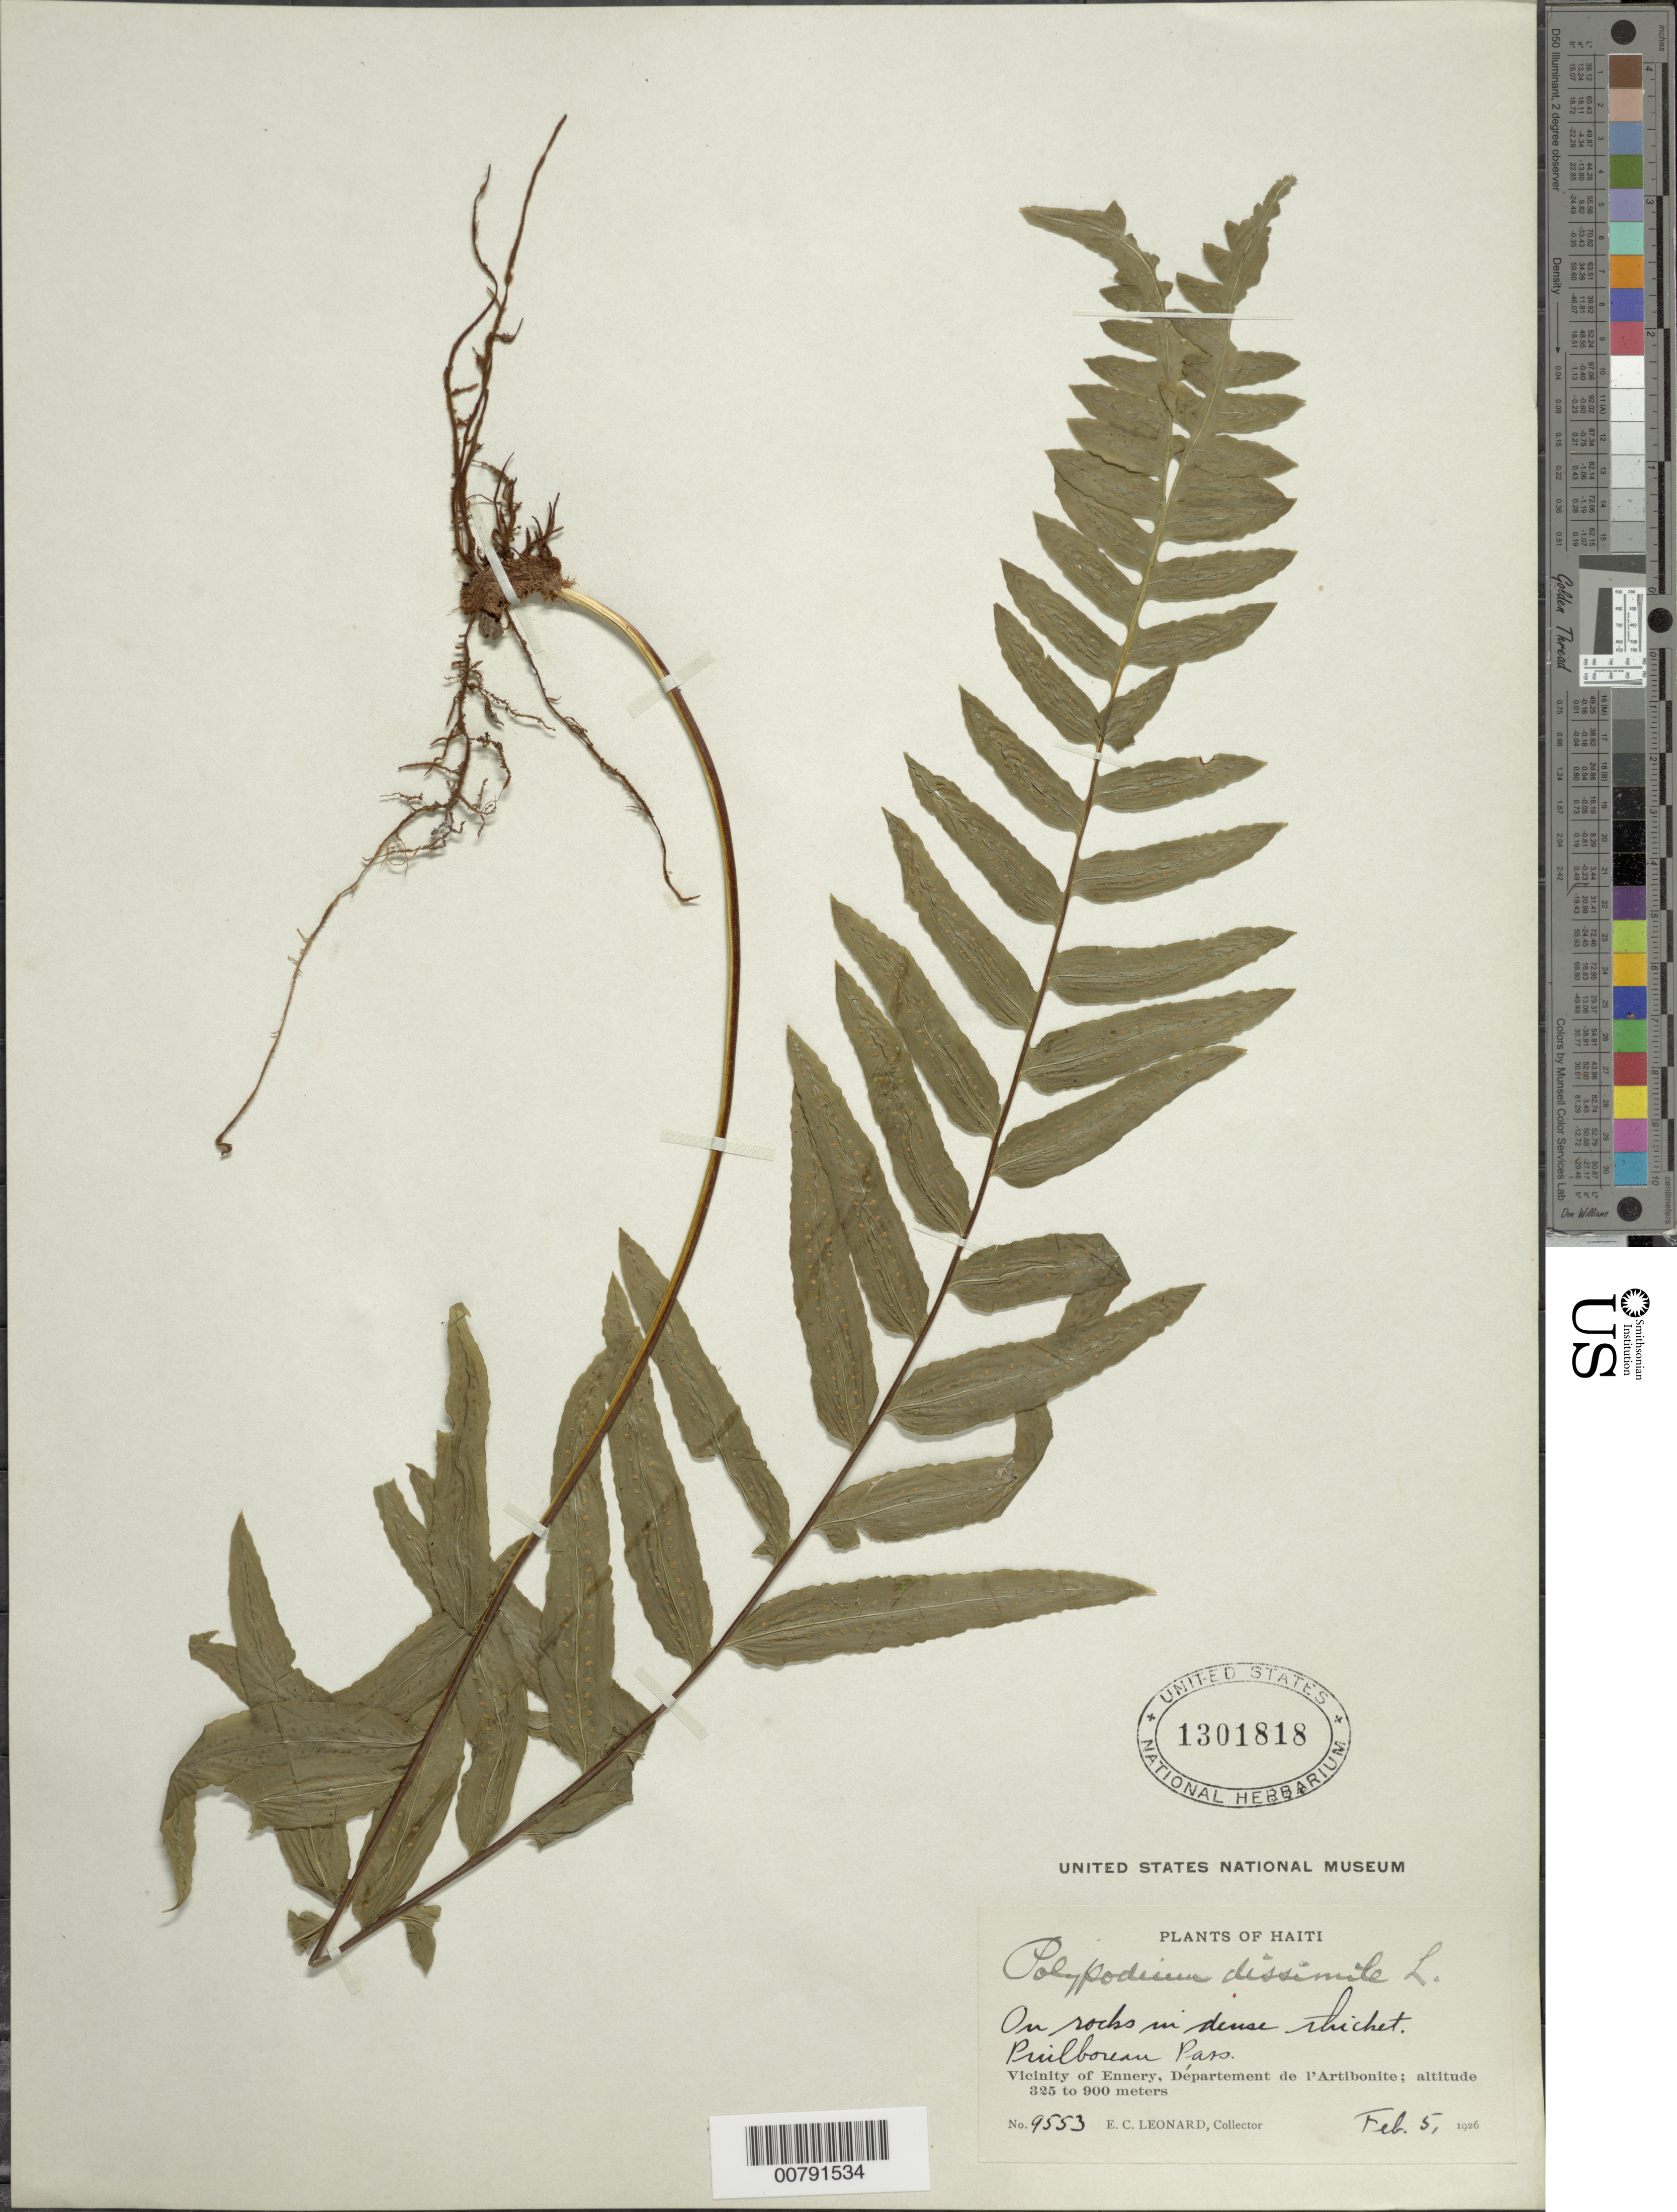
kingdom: Plantae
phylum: Tracheophyta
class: Polypodiopsida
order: Polypodiales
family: Polypodiaceae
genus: Polypodium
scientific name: Polypodium dulce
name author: Poir.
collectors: E. C. Leonard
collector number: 9553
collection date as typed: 05 Feb 1926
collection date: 1926-02-05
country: Haiti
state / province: Artibonite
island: Hispaniola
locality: Ennery vicinity, Puilboreau Pass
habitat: On rocks in dense thicket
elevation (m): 325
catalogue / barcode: US 1301818